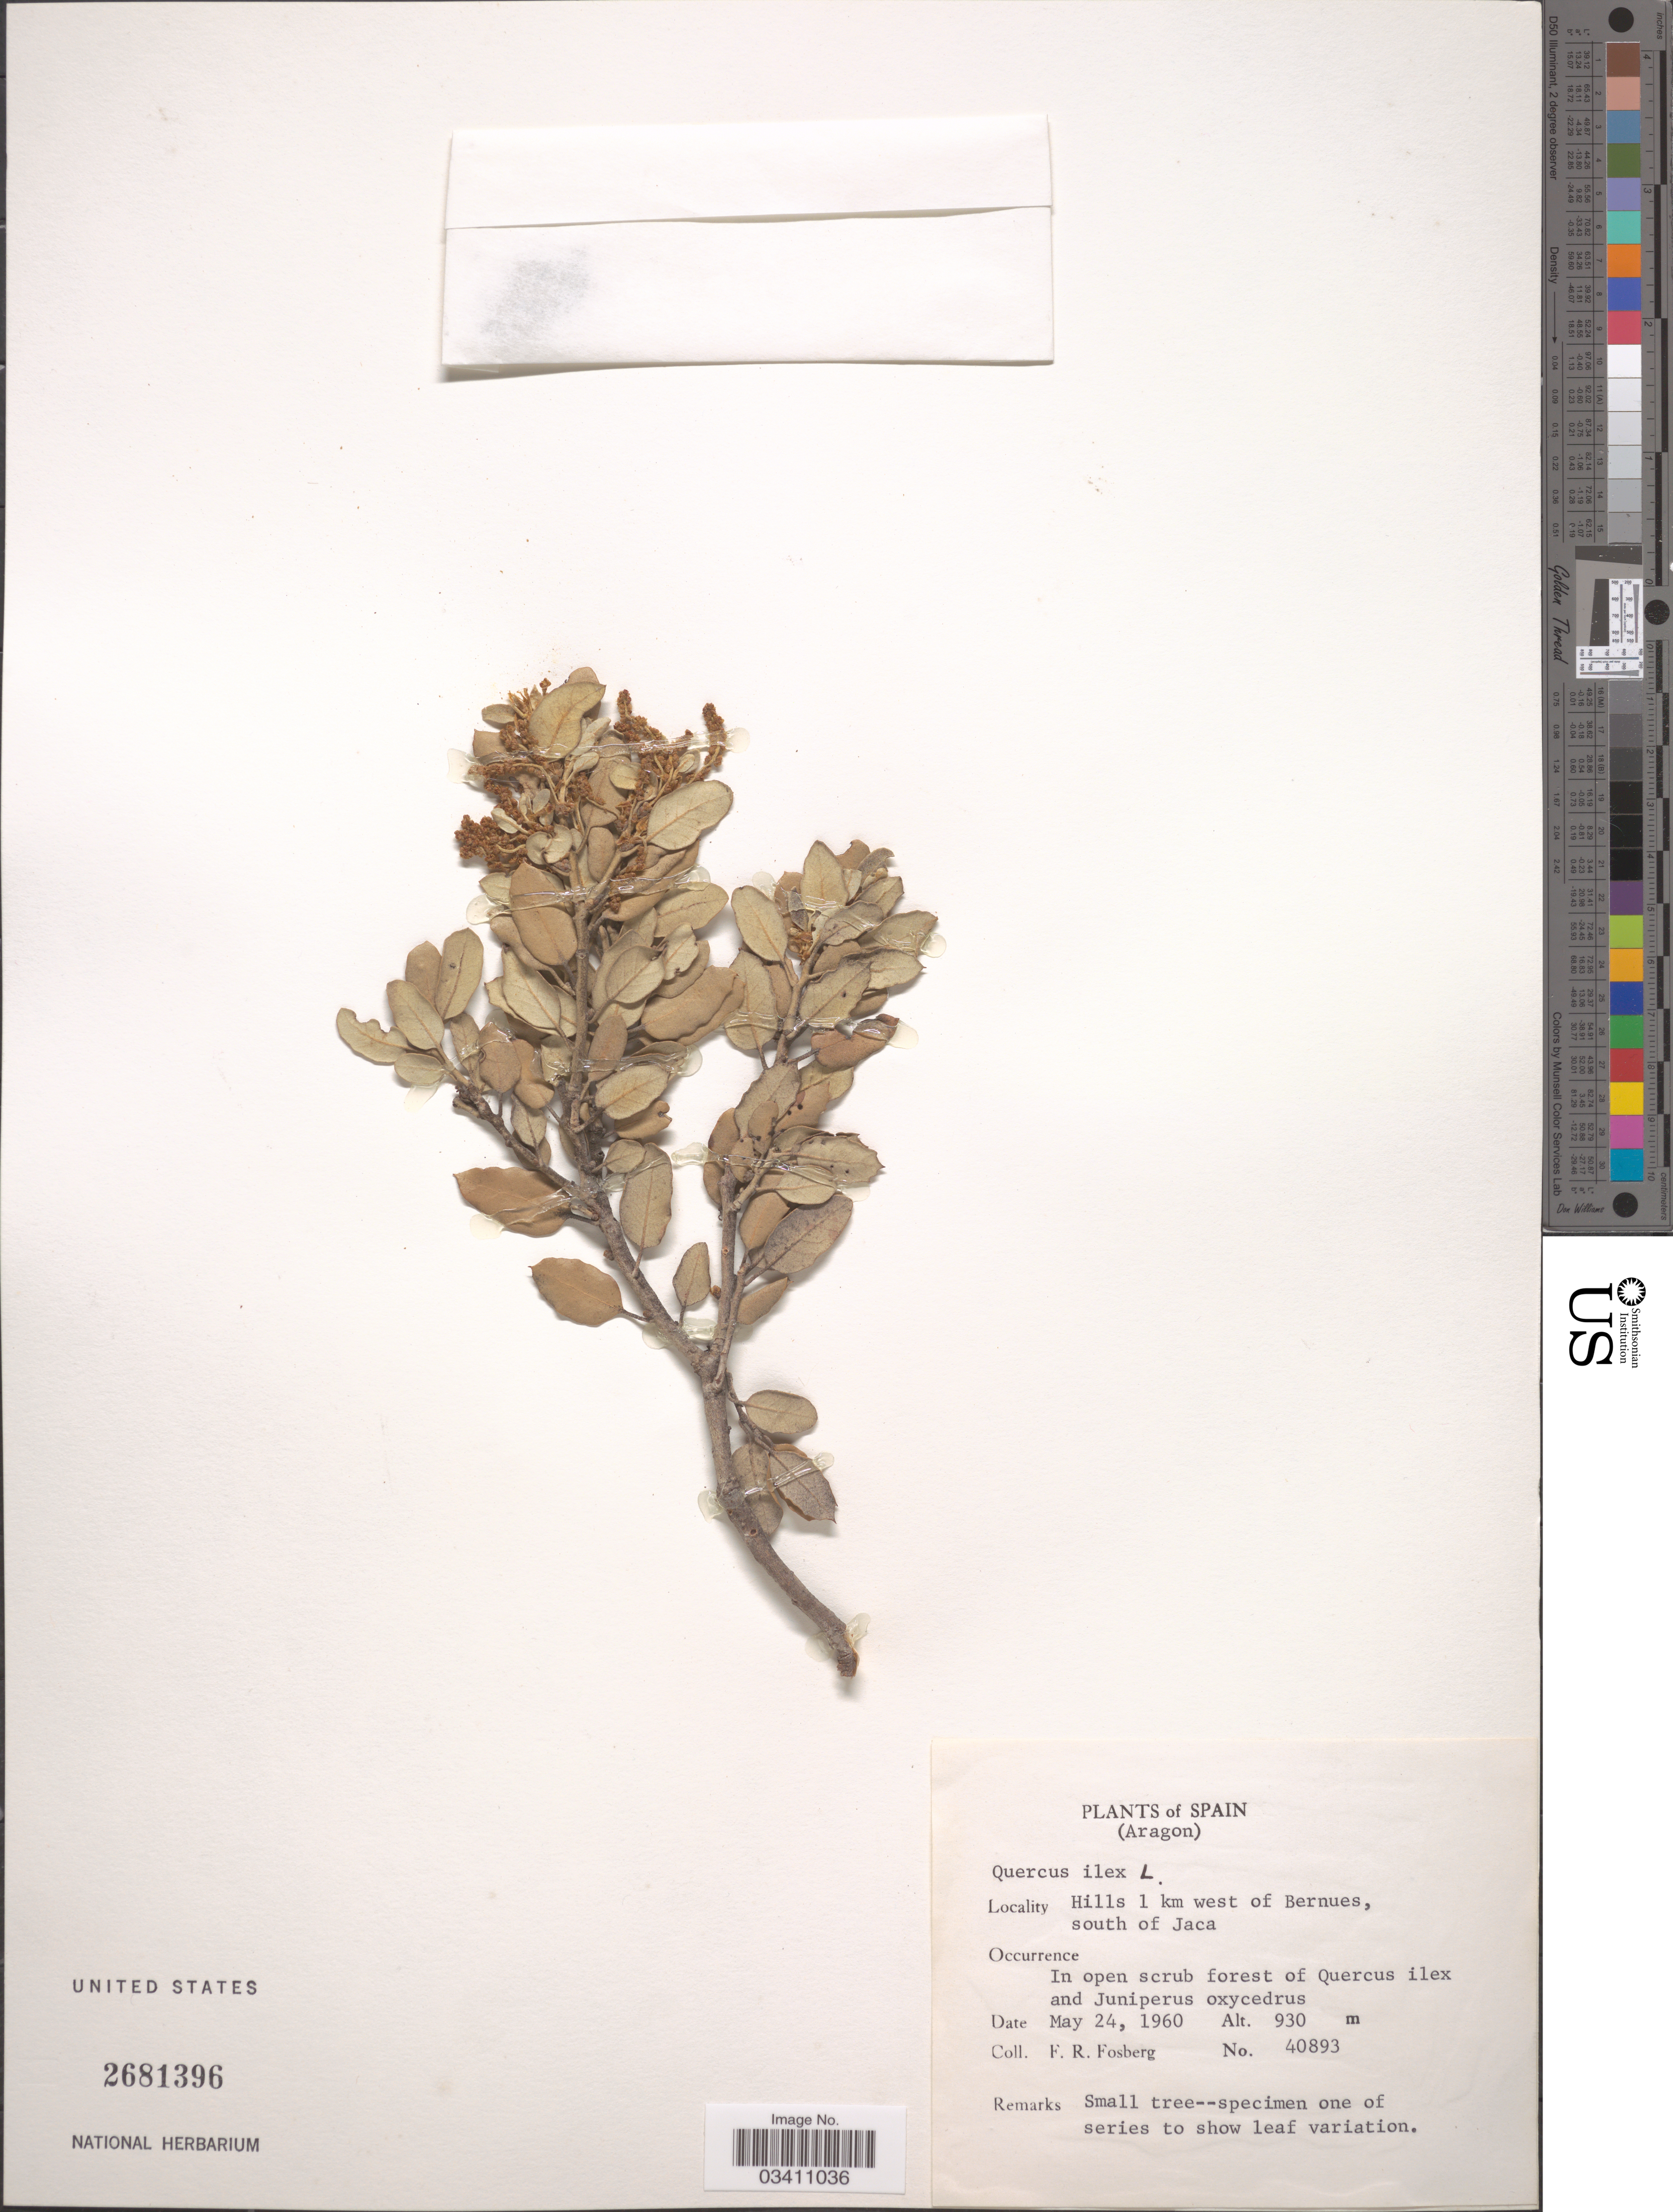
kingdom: Plantae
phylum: Tracheophyta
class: Magnoliopsida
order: Fagales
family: Fagaceae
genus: Quercus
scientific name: Quercus ilex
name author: Lour.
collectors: F. R. Fosberg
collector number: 40893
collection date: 1960-05-24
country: Spain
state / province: Aragón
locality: Hills 1 km west of Bernues, south of Jaca.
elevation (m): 930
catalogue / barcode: US 2681396